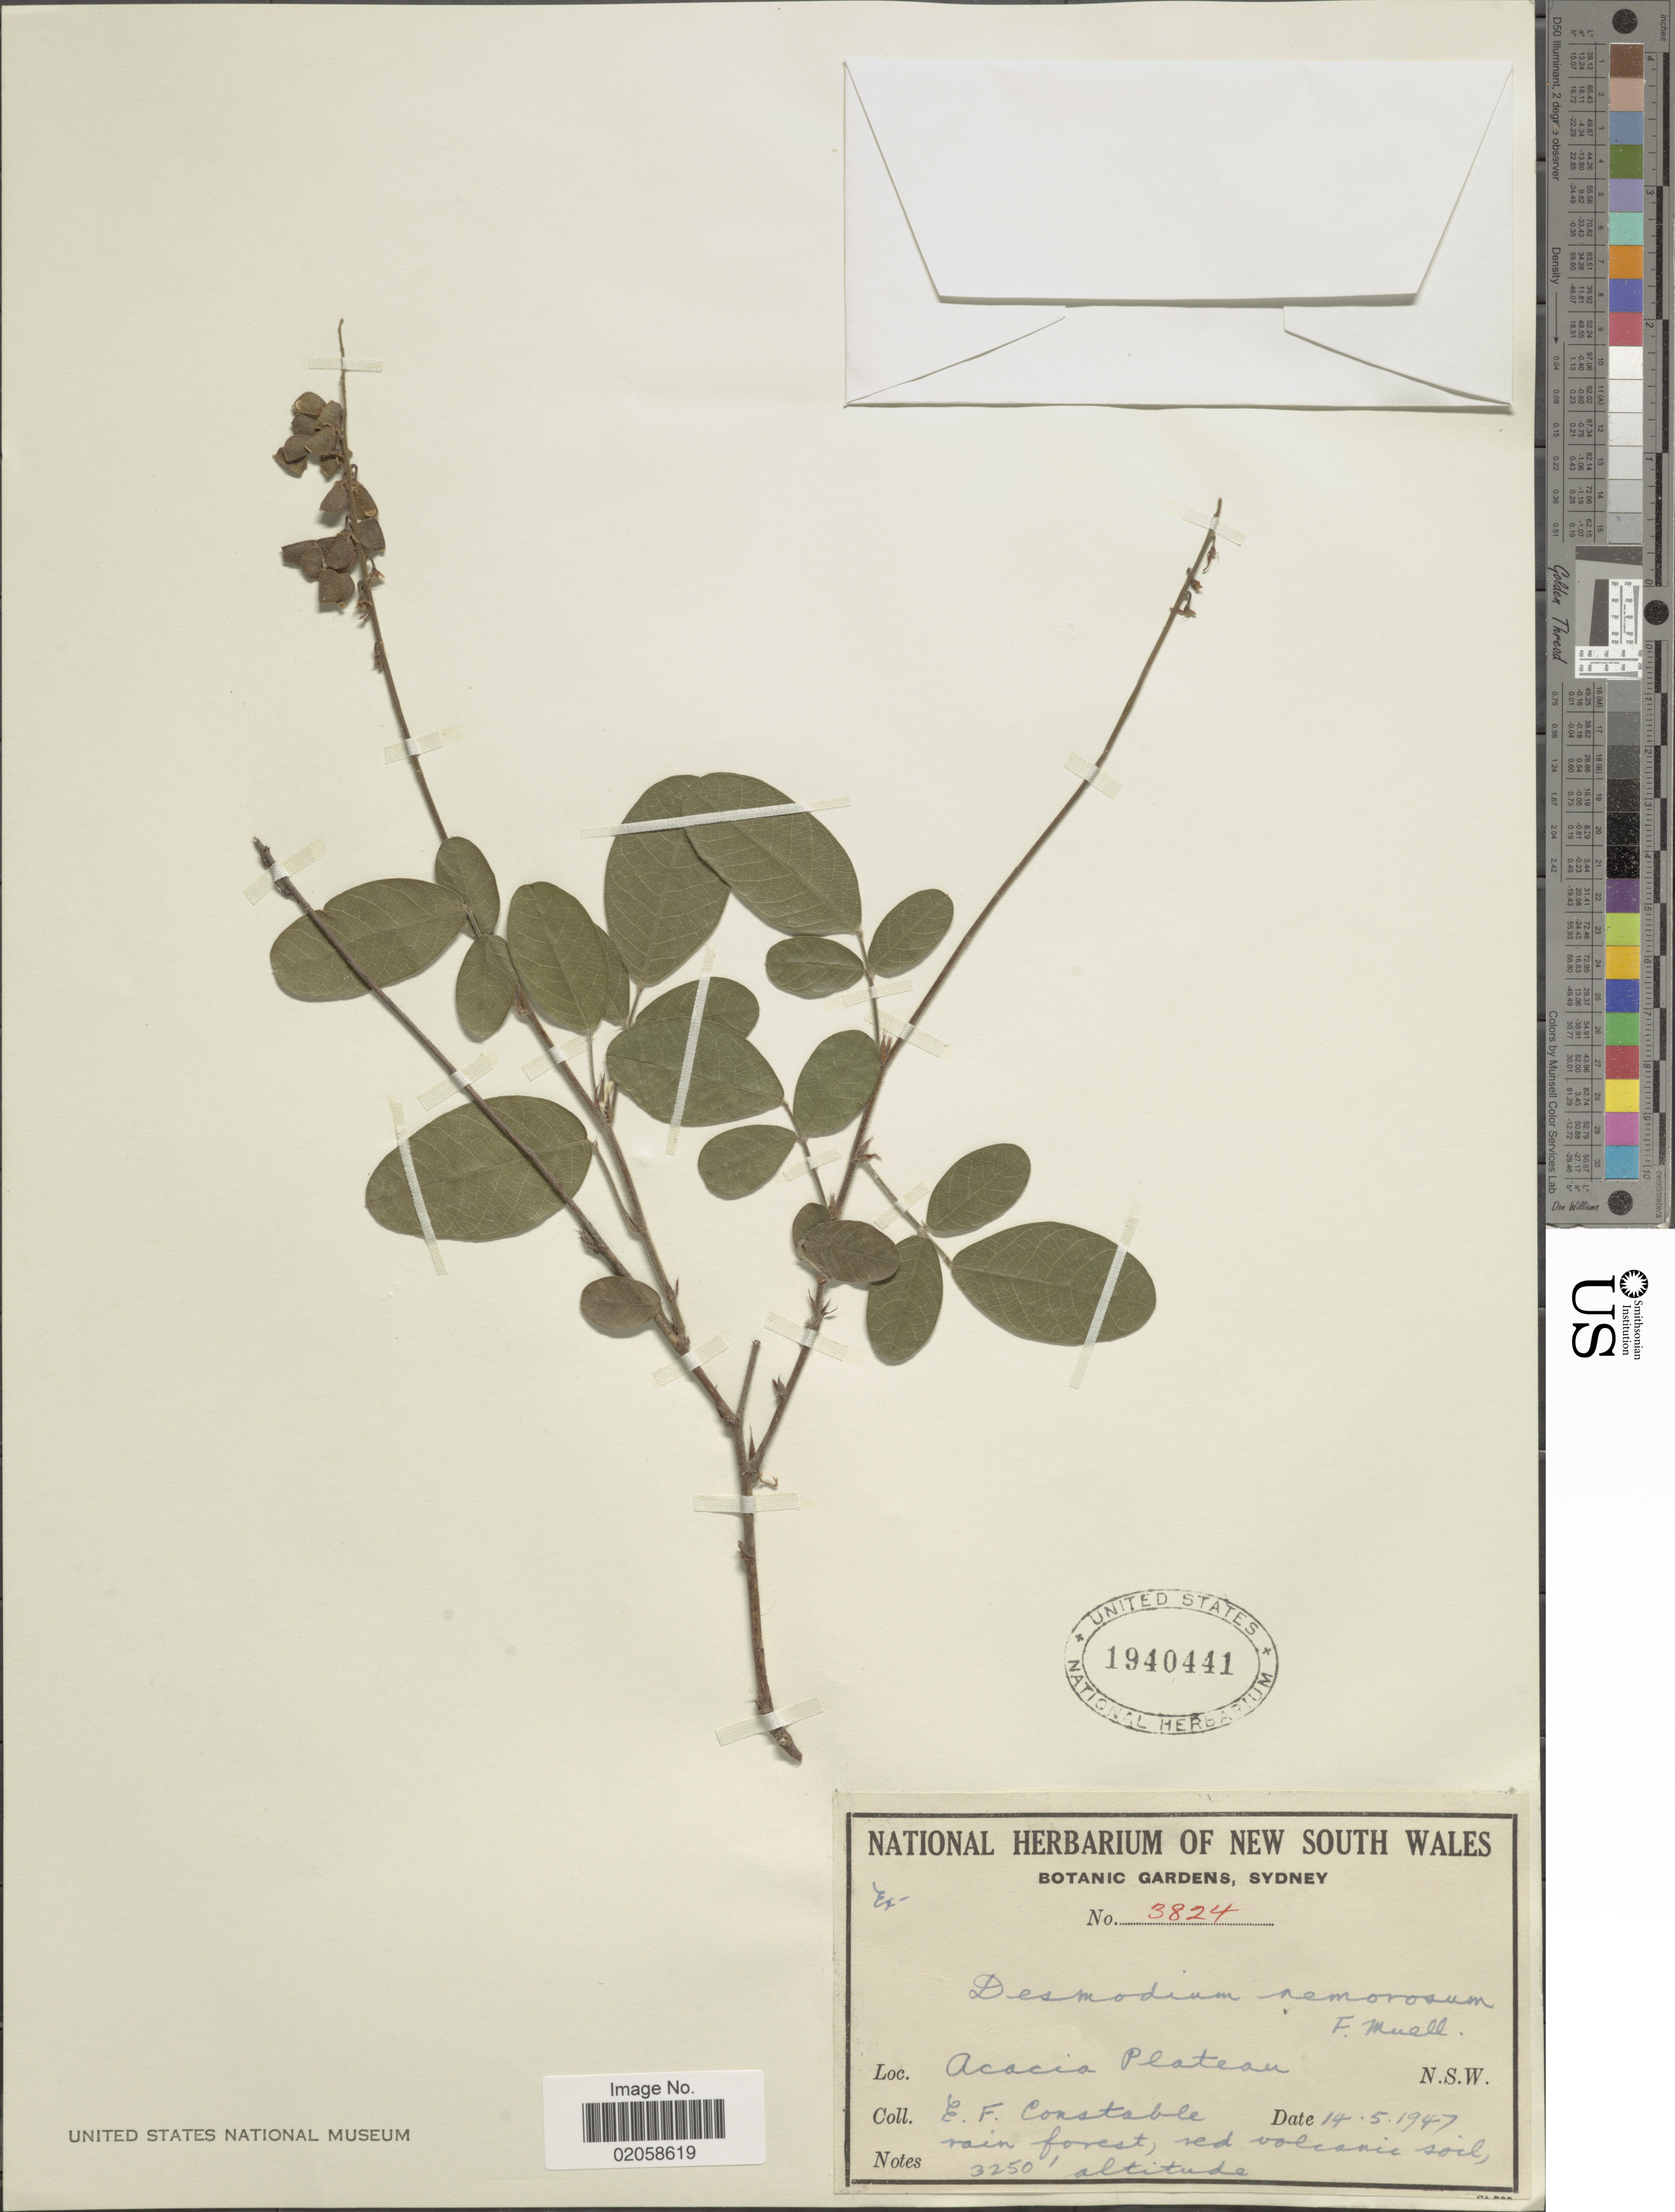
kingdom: Plantae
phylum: Tracheophyta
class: Magnoliopsida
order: Fabales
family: Fabaceae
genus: Grona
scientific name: Grona nemorosa subsp. nemorosa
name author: (F. Muell. ex Benth.) H. Ohashi & K. Ohashi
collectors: E. F. Constable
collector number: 3824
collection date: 1947-05-14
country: Australia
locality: Acasia Plateau, rain forest, red volcanic soil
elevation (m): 991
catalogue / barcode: US 1940441